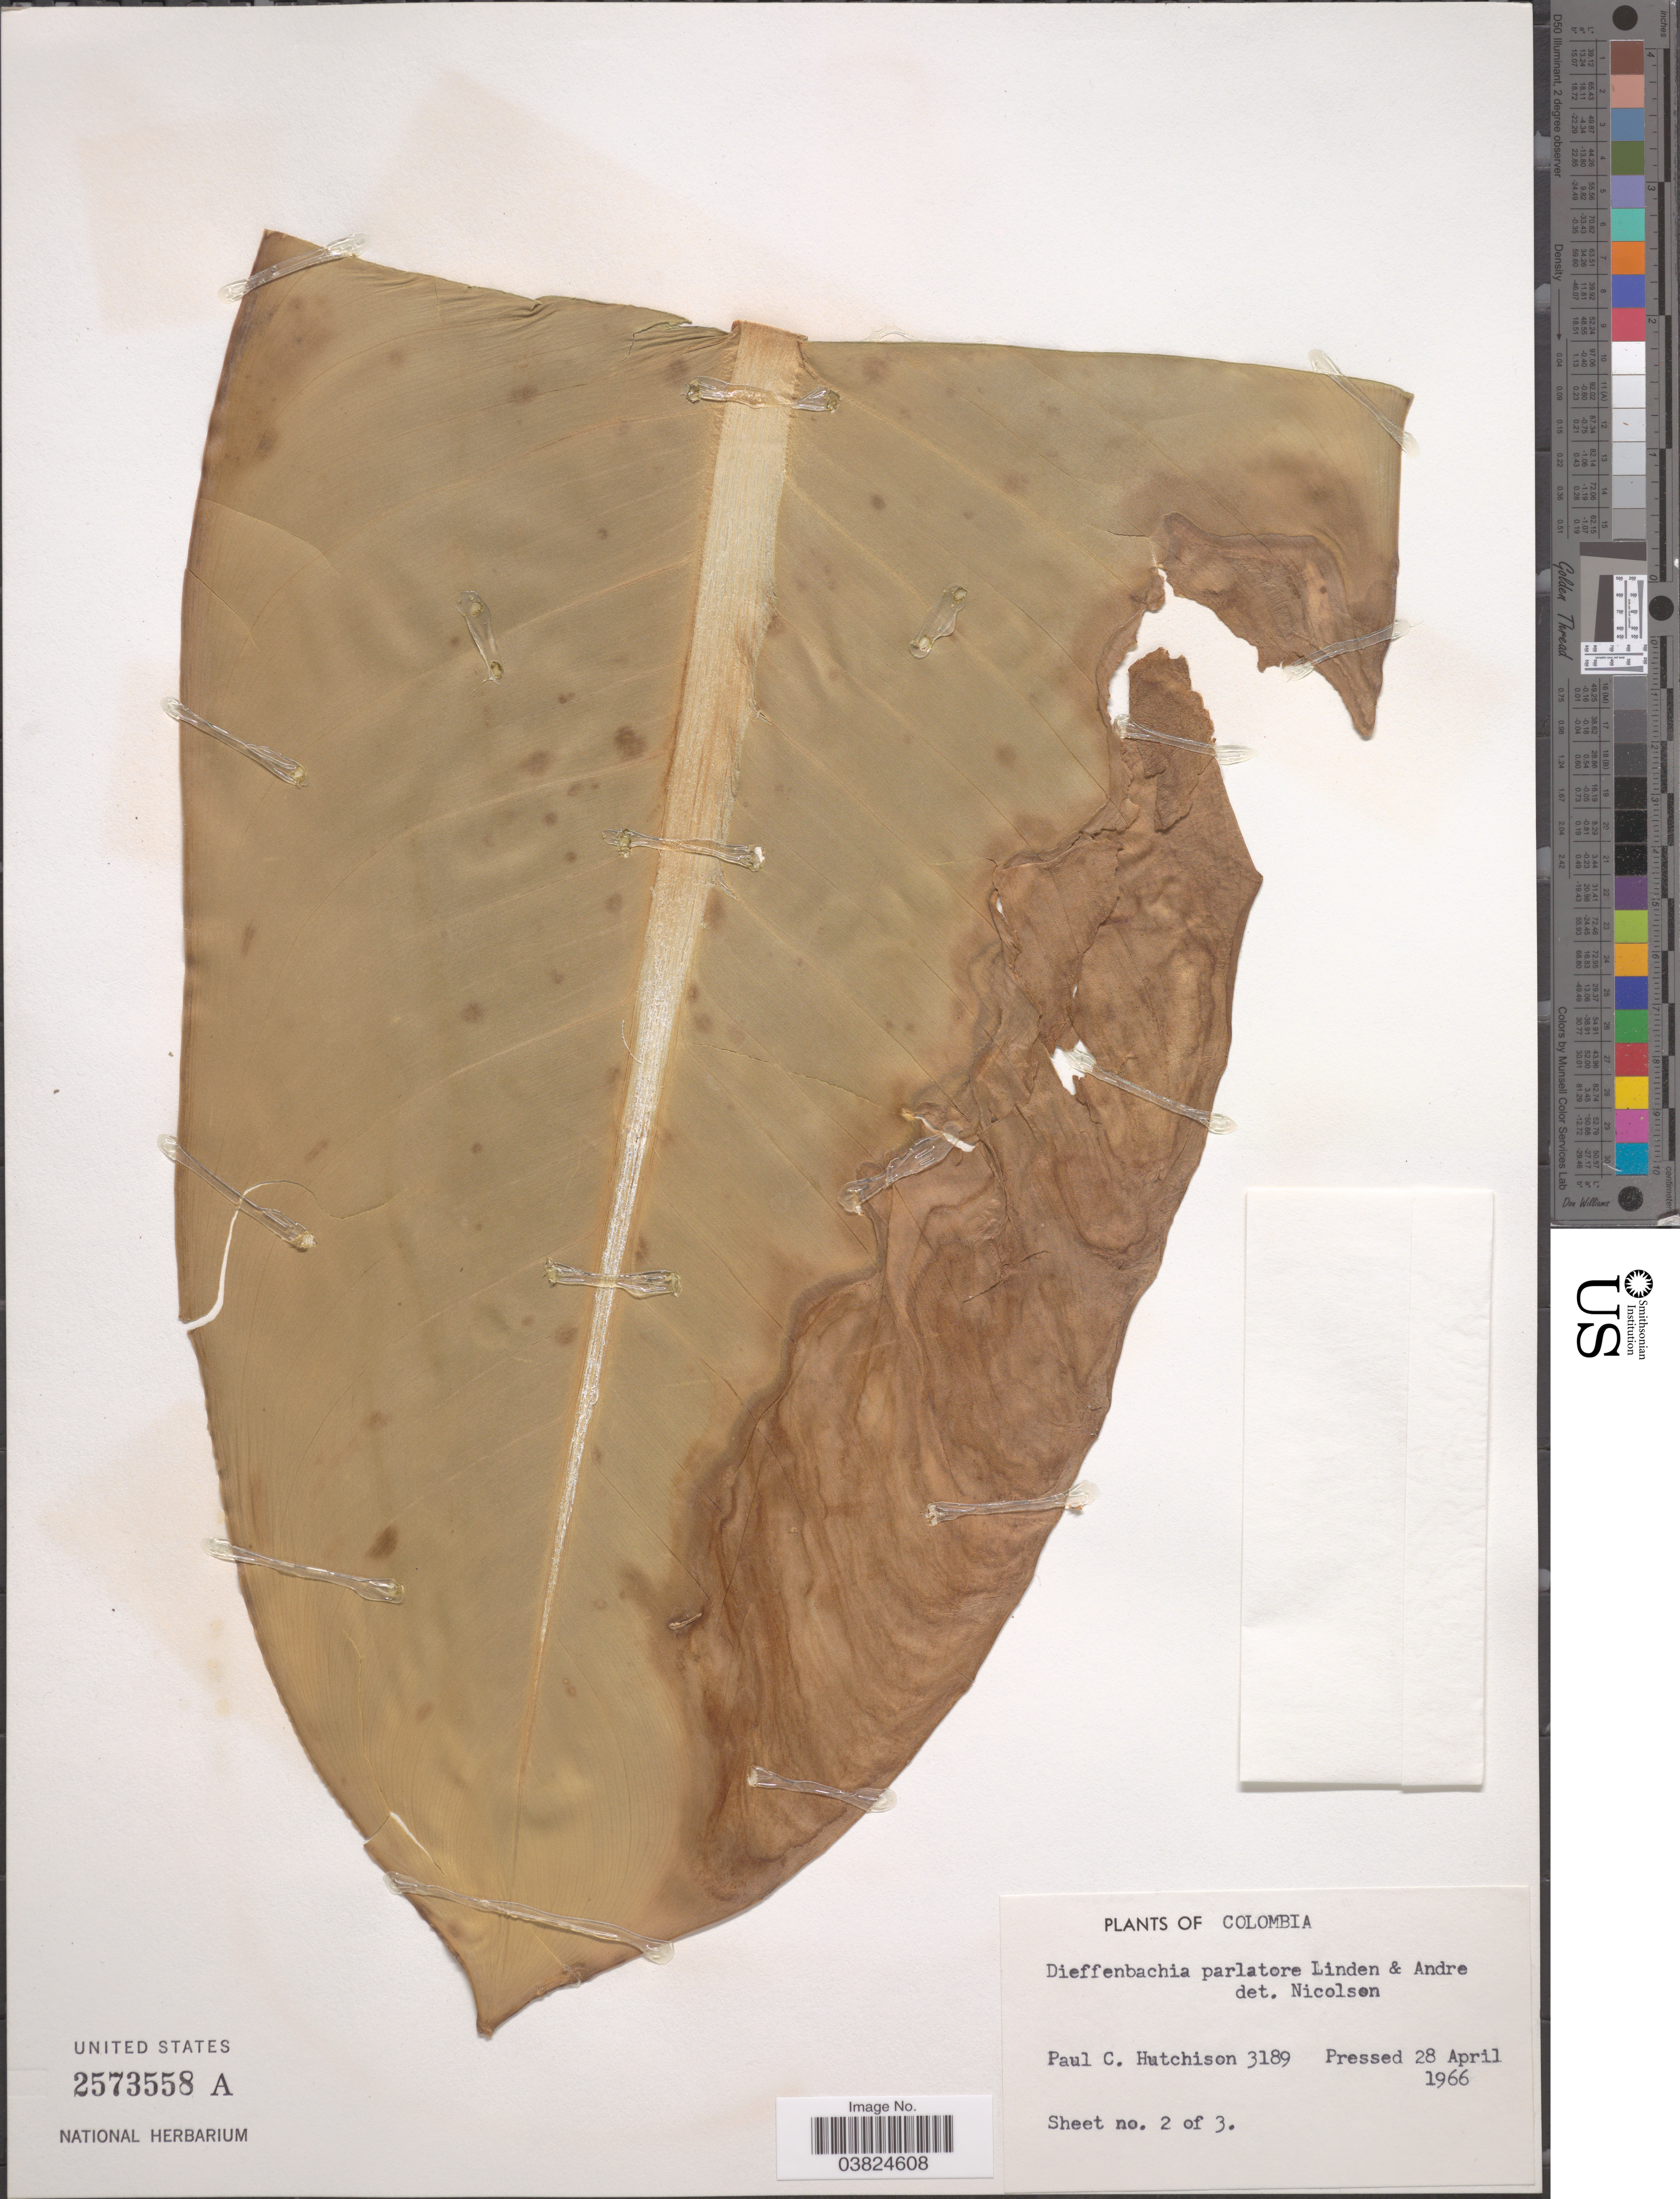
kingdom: Plantae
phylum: Tracheophyta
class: Liliopsida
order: Alismatales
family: Araceae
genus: Dieffenbachia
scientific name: Dieffenbachia parlatorei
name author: Linden & André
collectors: P. C. Hutchison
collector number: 3189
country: Colombia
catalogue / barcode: US 2573558A